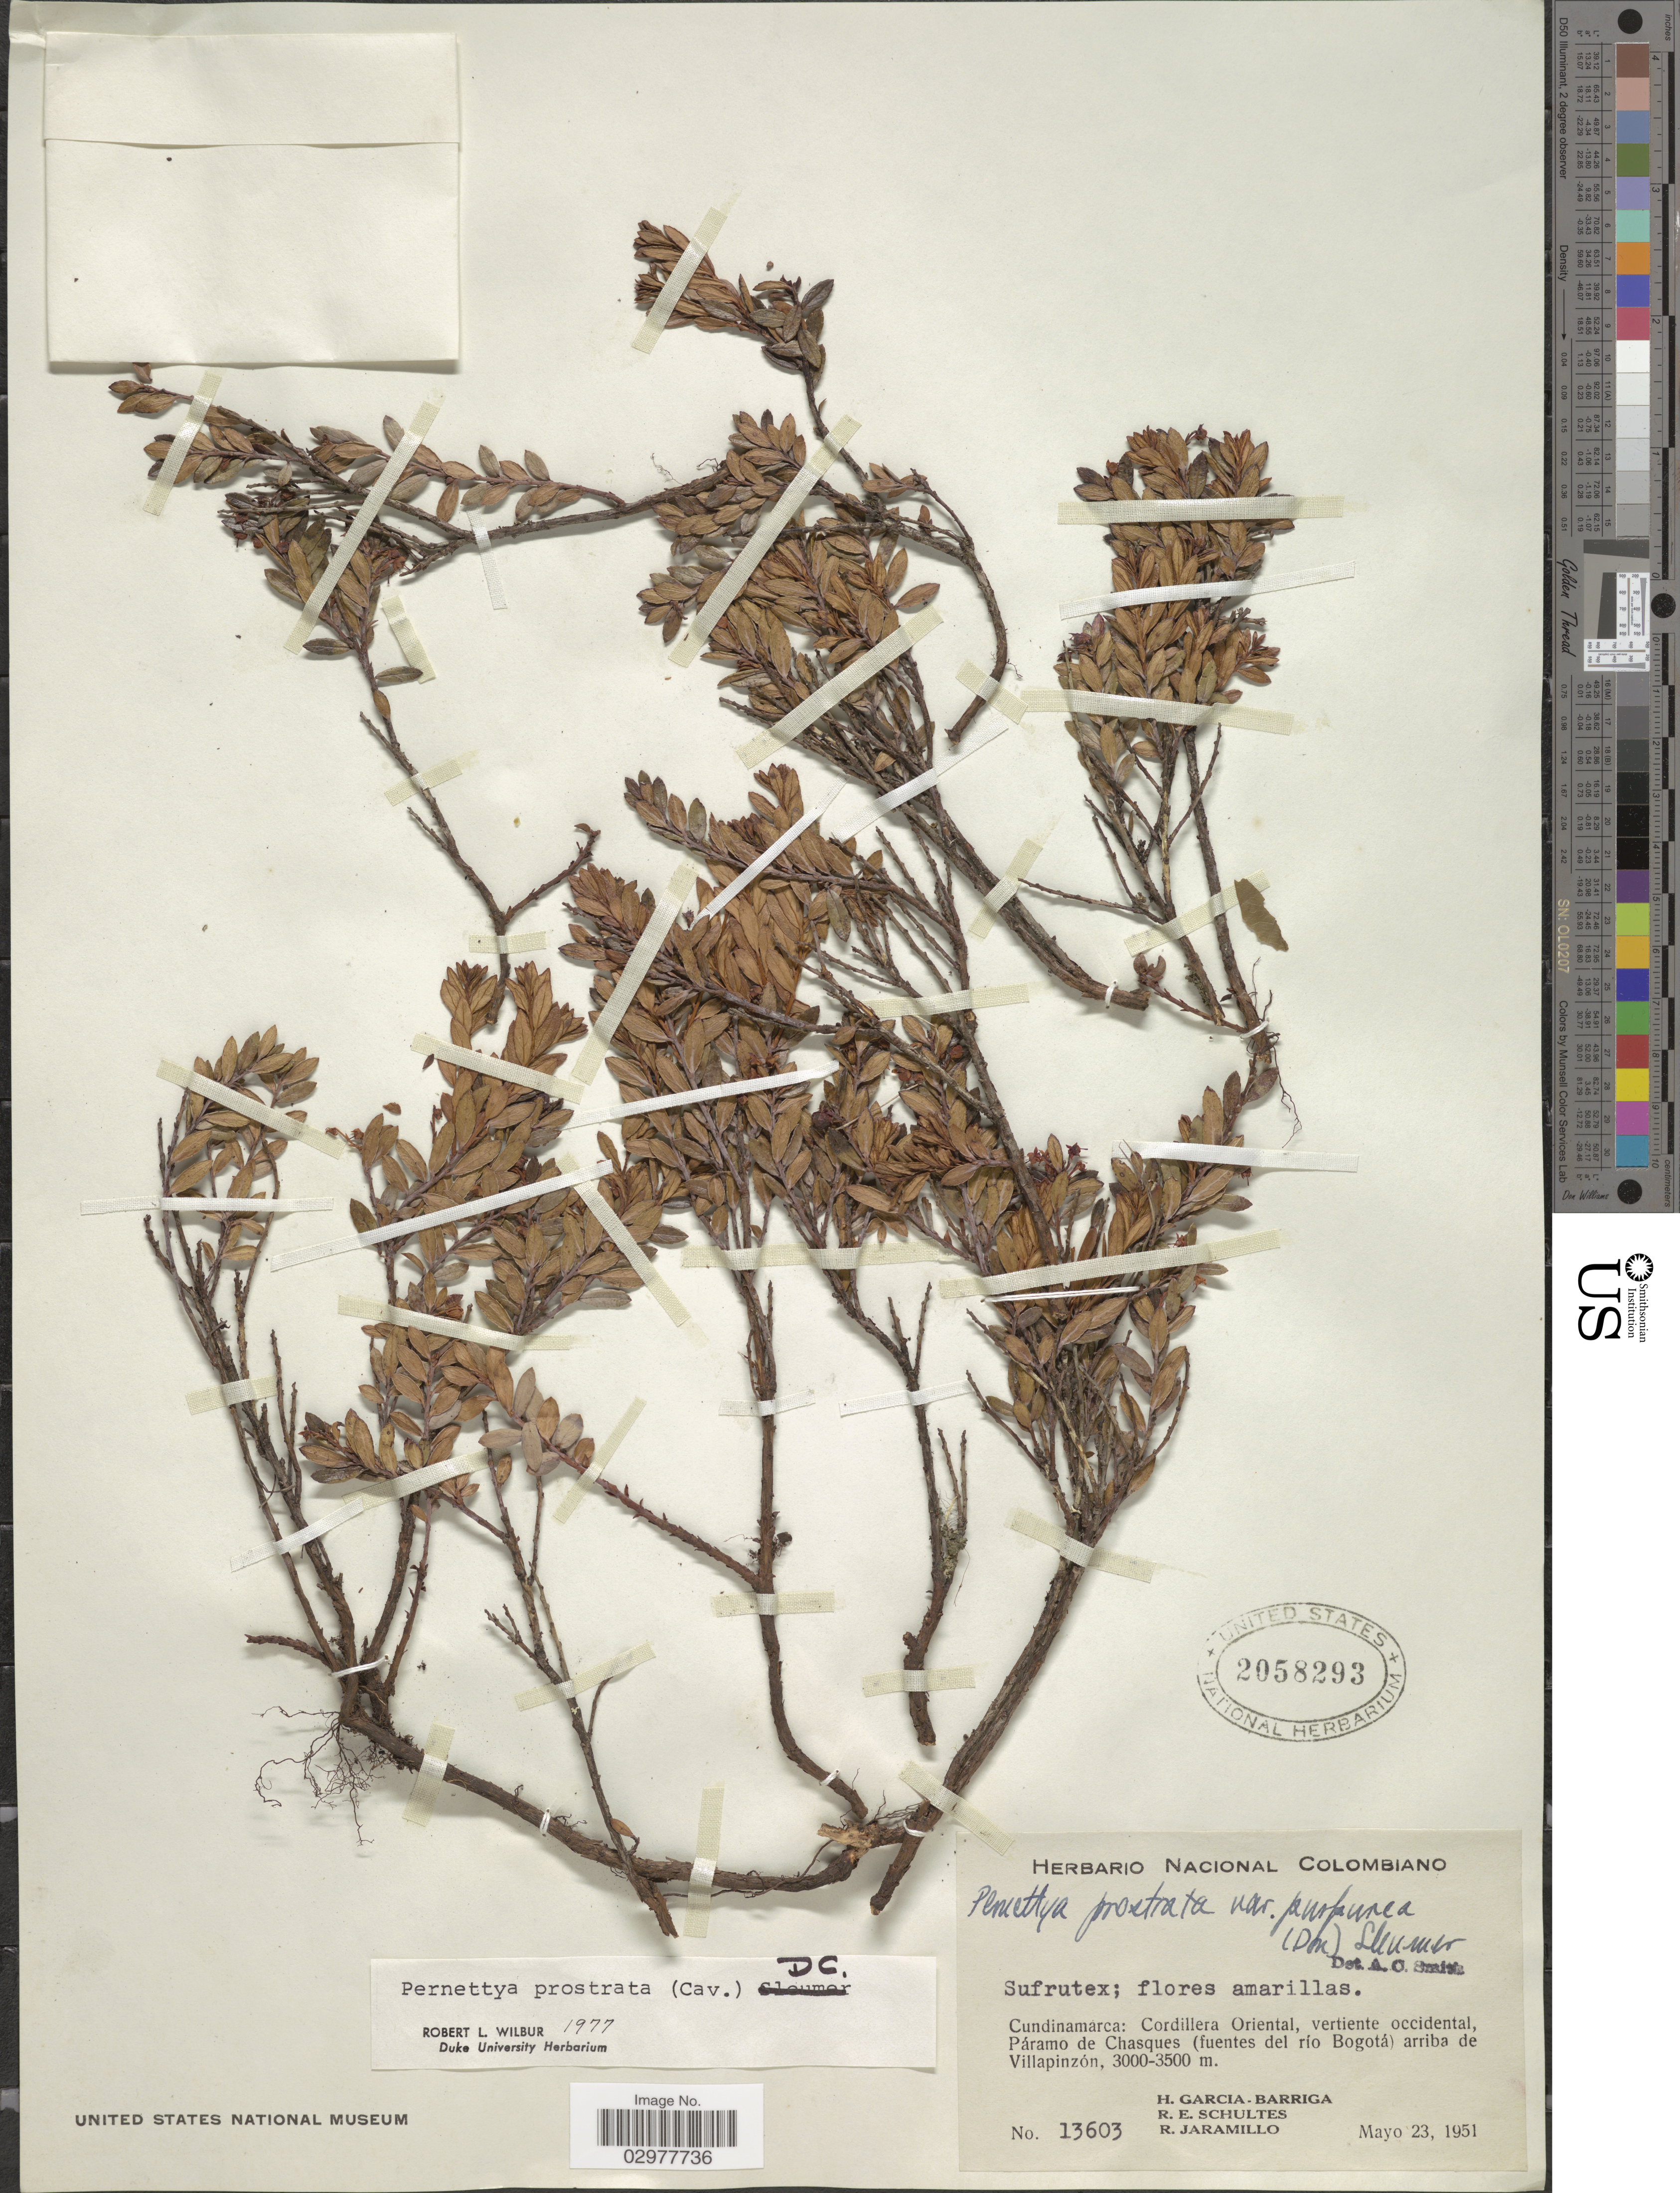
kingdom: Plantae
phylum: Tracheophyta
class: Magnoliopsida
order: Ericales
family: Ericaceae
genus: Pernettya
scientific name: Pernettya prostrata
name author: (Cav.) DC.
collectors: H. García Barriga, R. E. Schultes & R. Jaramillo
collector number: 13603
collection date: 1951-05-23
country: Colombia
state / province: Cundinamarca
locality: Cordillera Oriental, vertiente occidental, Páramo de Chasques (fuentes del rio Bogotá) arriba de Villapinzón.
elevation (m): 3000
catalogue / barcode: US 2058293